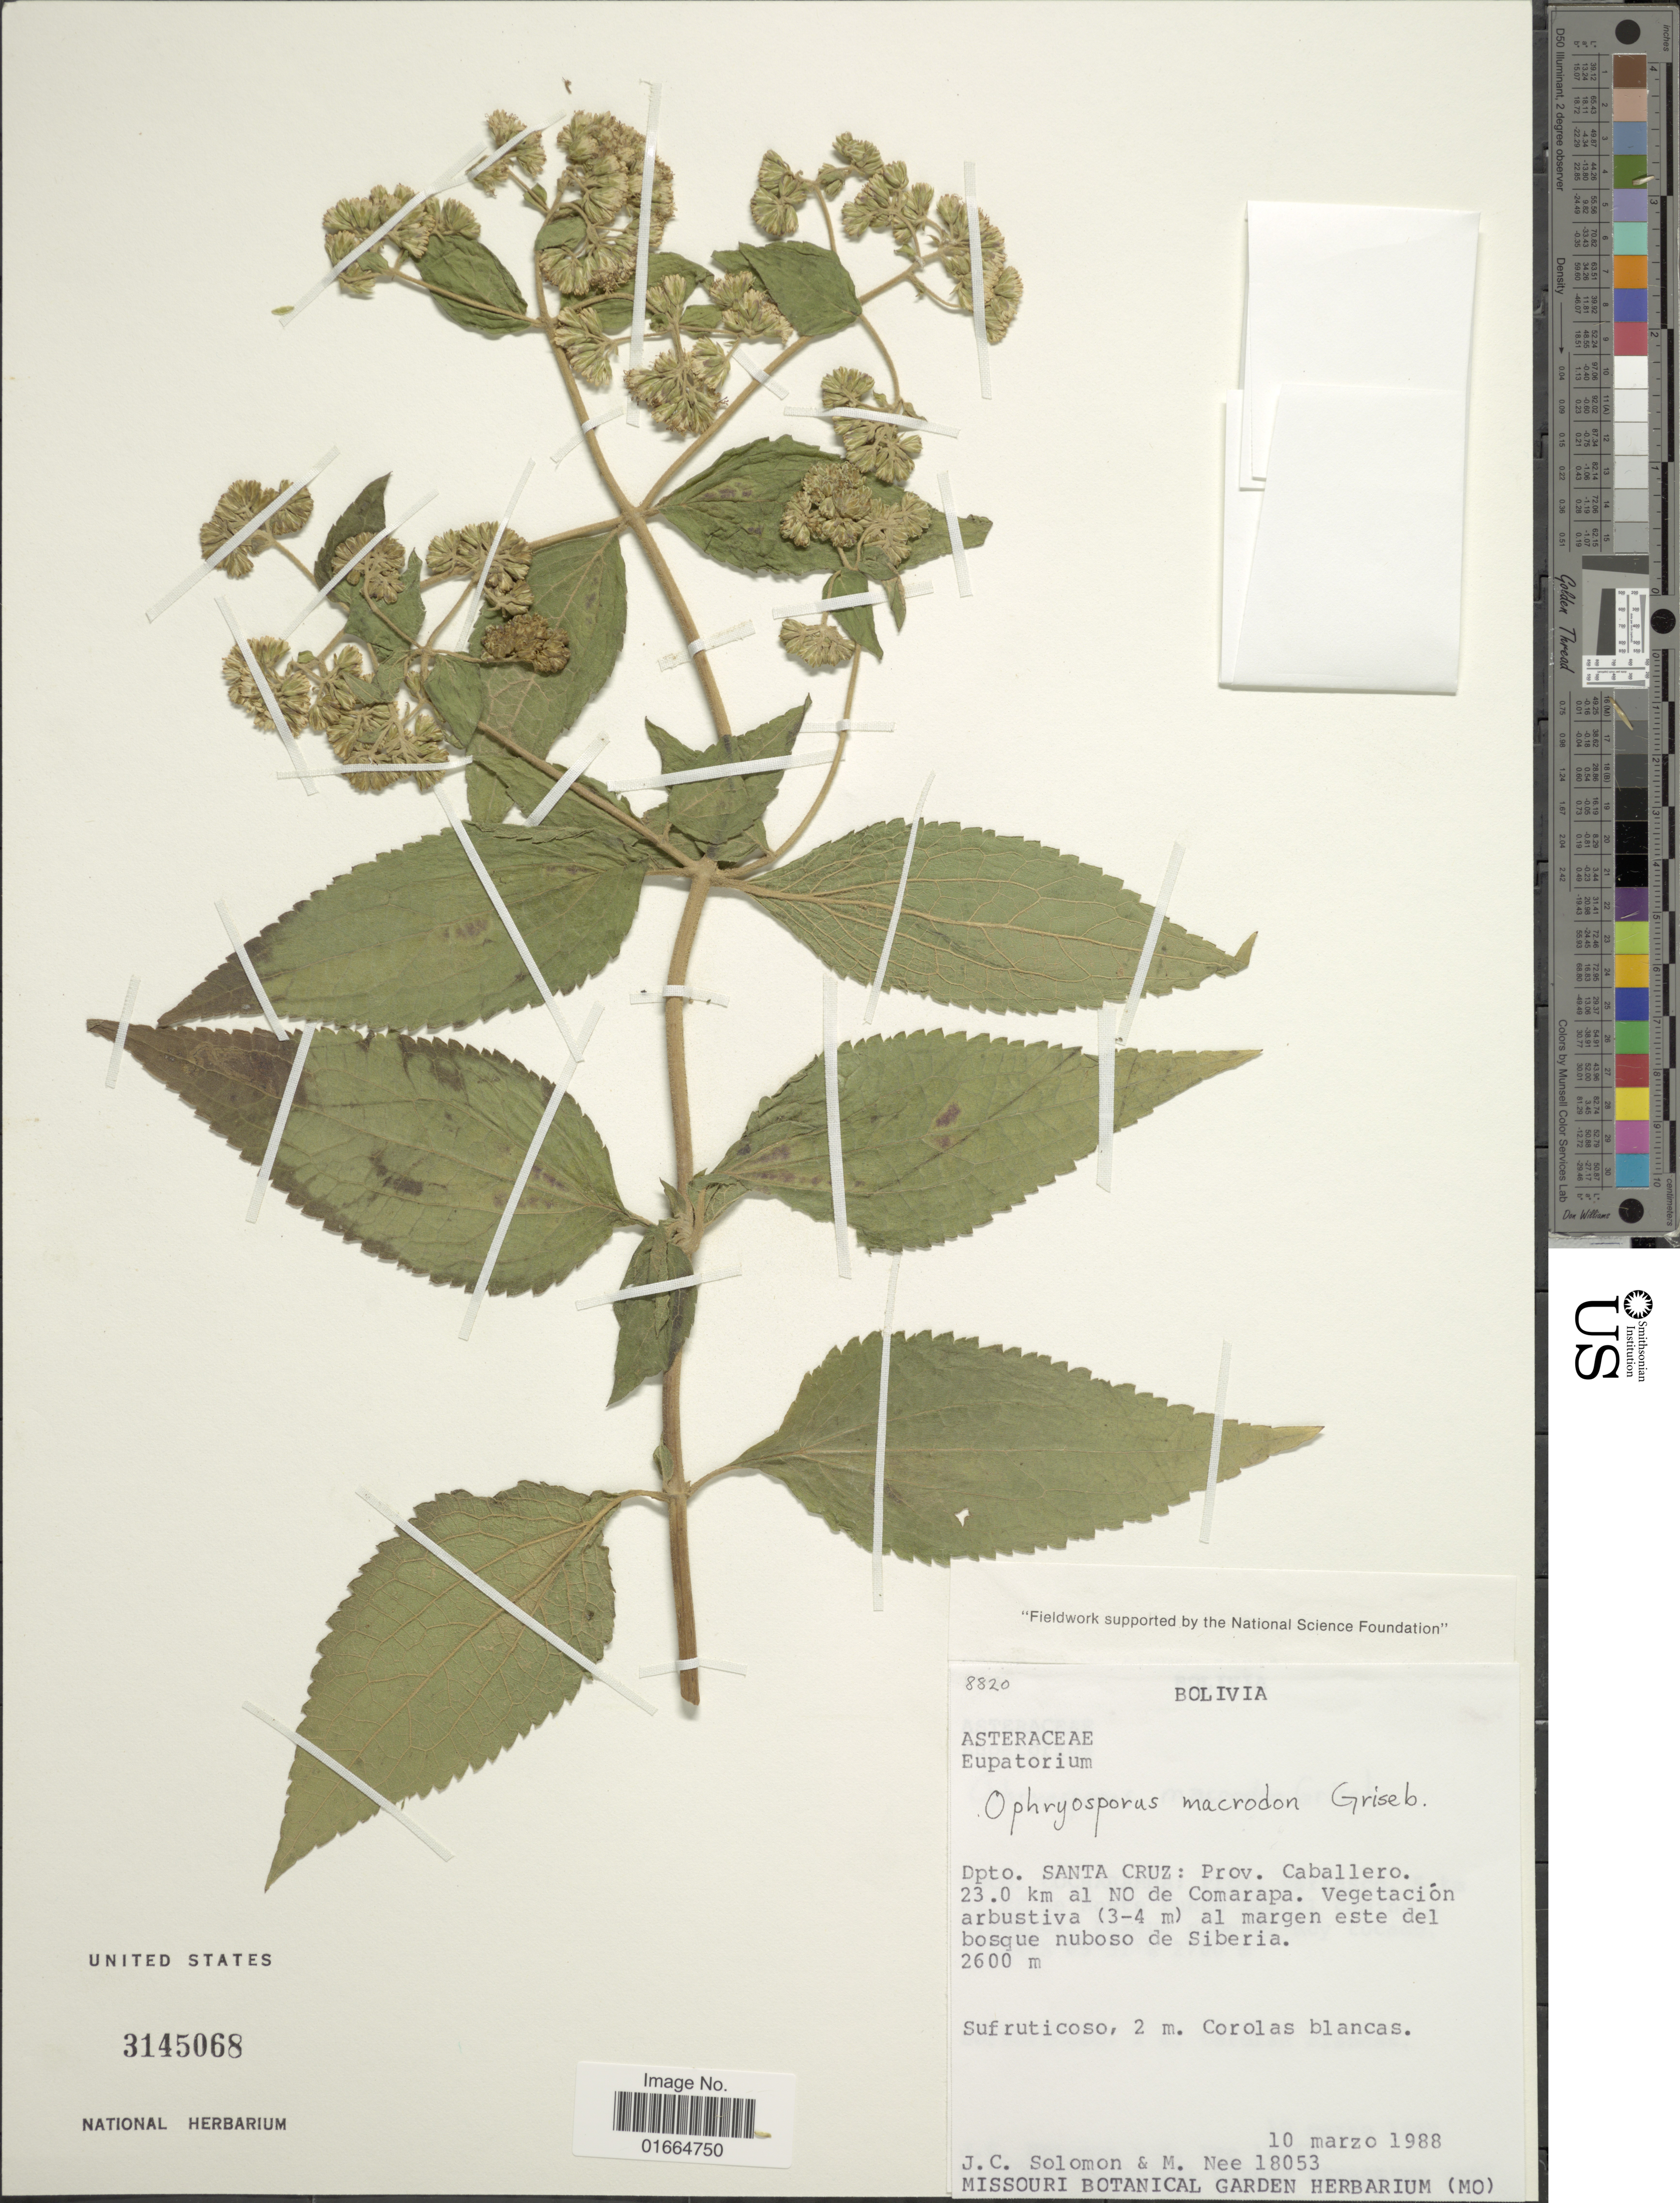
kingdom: Plantae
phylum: Tracheophyta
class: Magnoliopsida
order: Asterales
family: Asteraceae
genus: Ophryosporus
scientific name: Ophryosporus macrodon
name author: Griseb.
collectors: J. C. Solomon & M. Nee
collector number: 18053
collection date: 1988-03-10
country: Bolivia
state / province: Santa Cruz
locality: Dpto. Santa Cruz: Prov. Caballero, 23.0 km al NO de Comarapa, Vegetacion arbustiva (3-4 m) al margen este del bosque nuboso de Siberia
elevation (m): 2600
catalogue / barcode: US 3145068